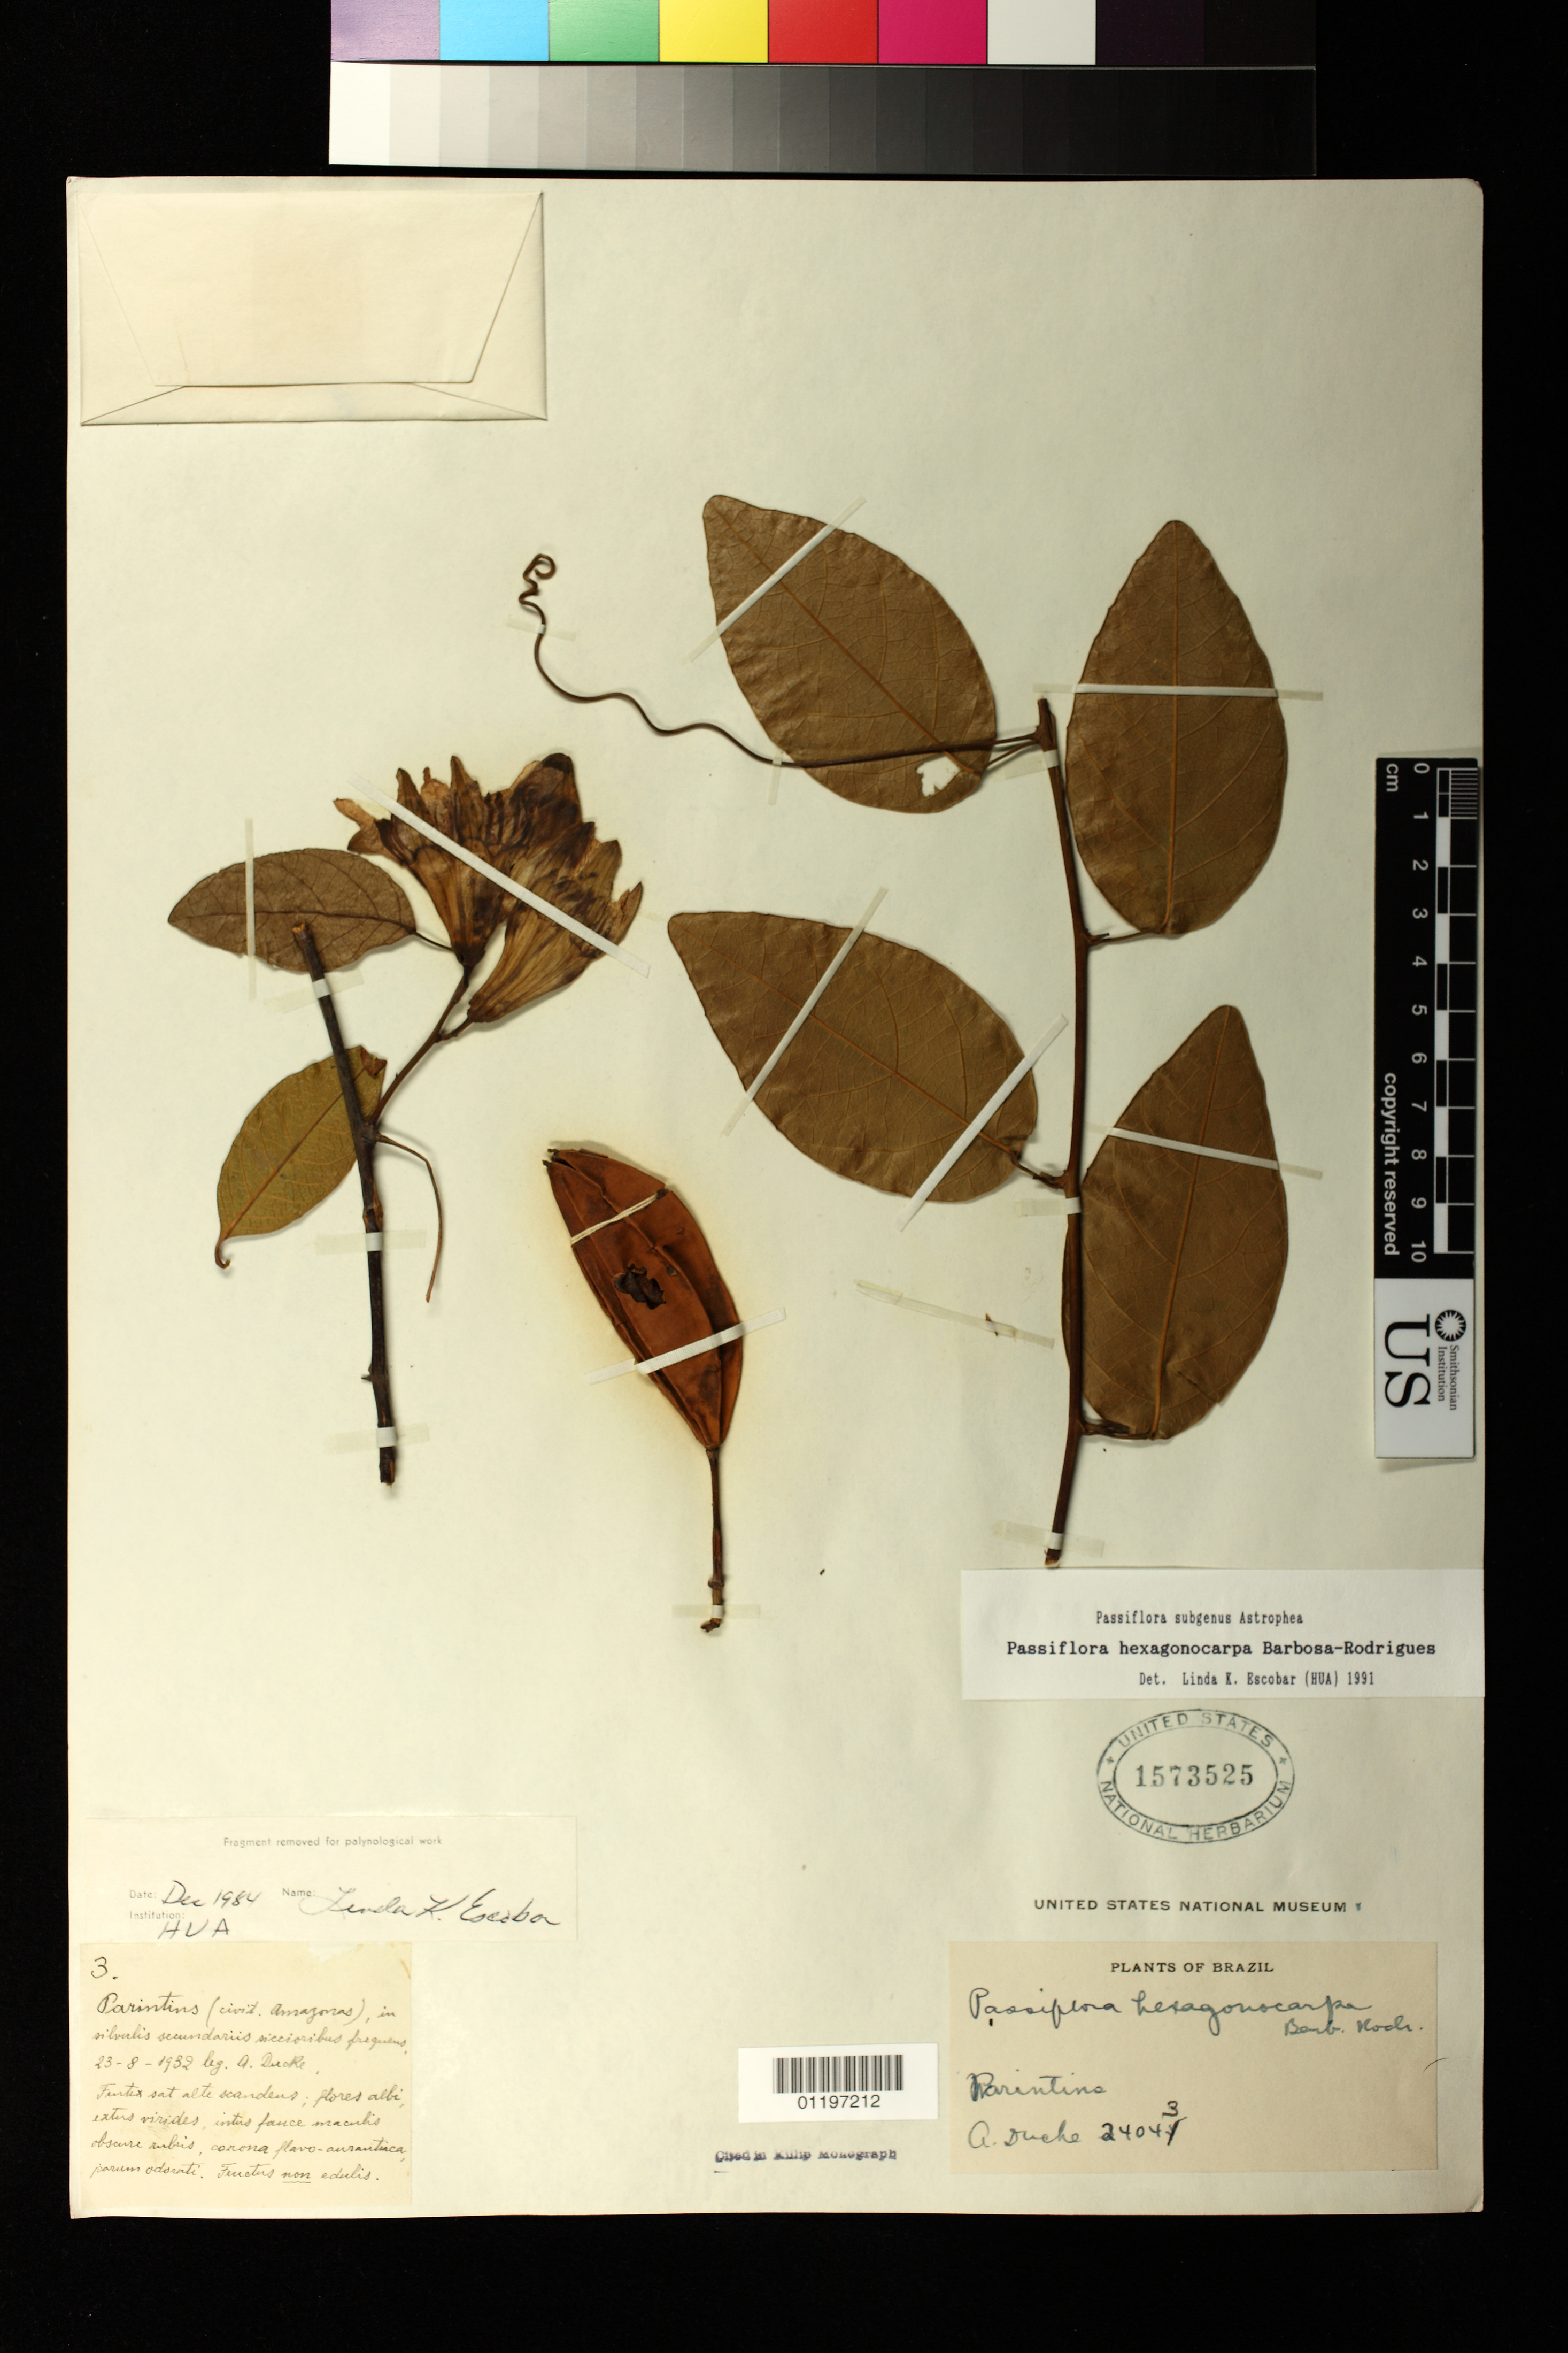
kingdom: Plantae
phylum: Tracheophyta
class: Magnoliopsida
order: Malpighiales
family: Passifloraceae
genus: Passiflora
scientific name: Passiflora hexagonocarpa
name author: Barb. Rodr.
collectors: A. Ducke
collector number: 24043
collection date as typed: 23 Aug 1932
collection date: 1932-08-23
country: Brazil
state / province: Amazonas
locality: Parintins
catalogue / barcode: US 1573525